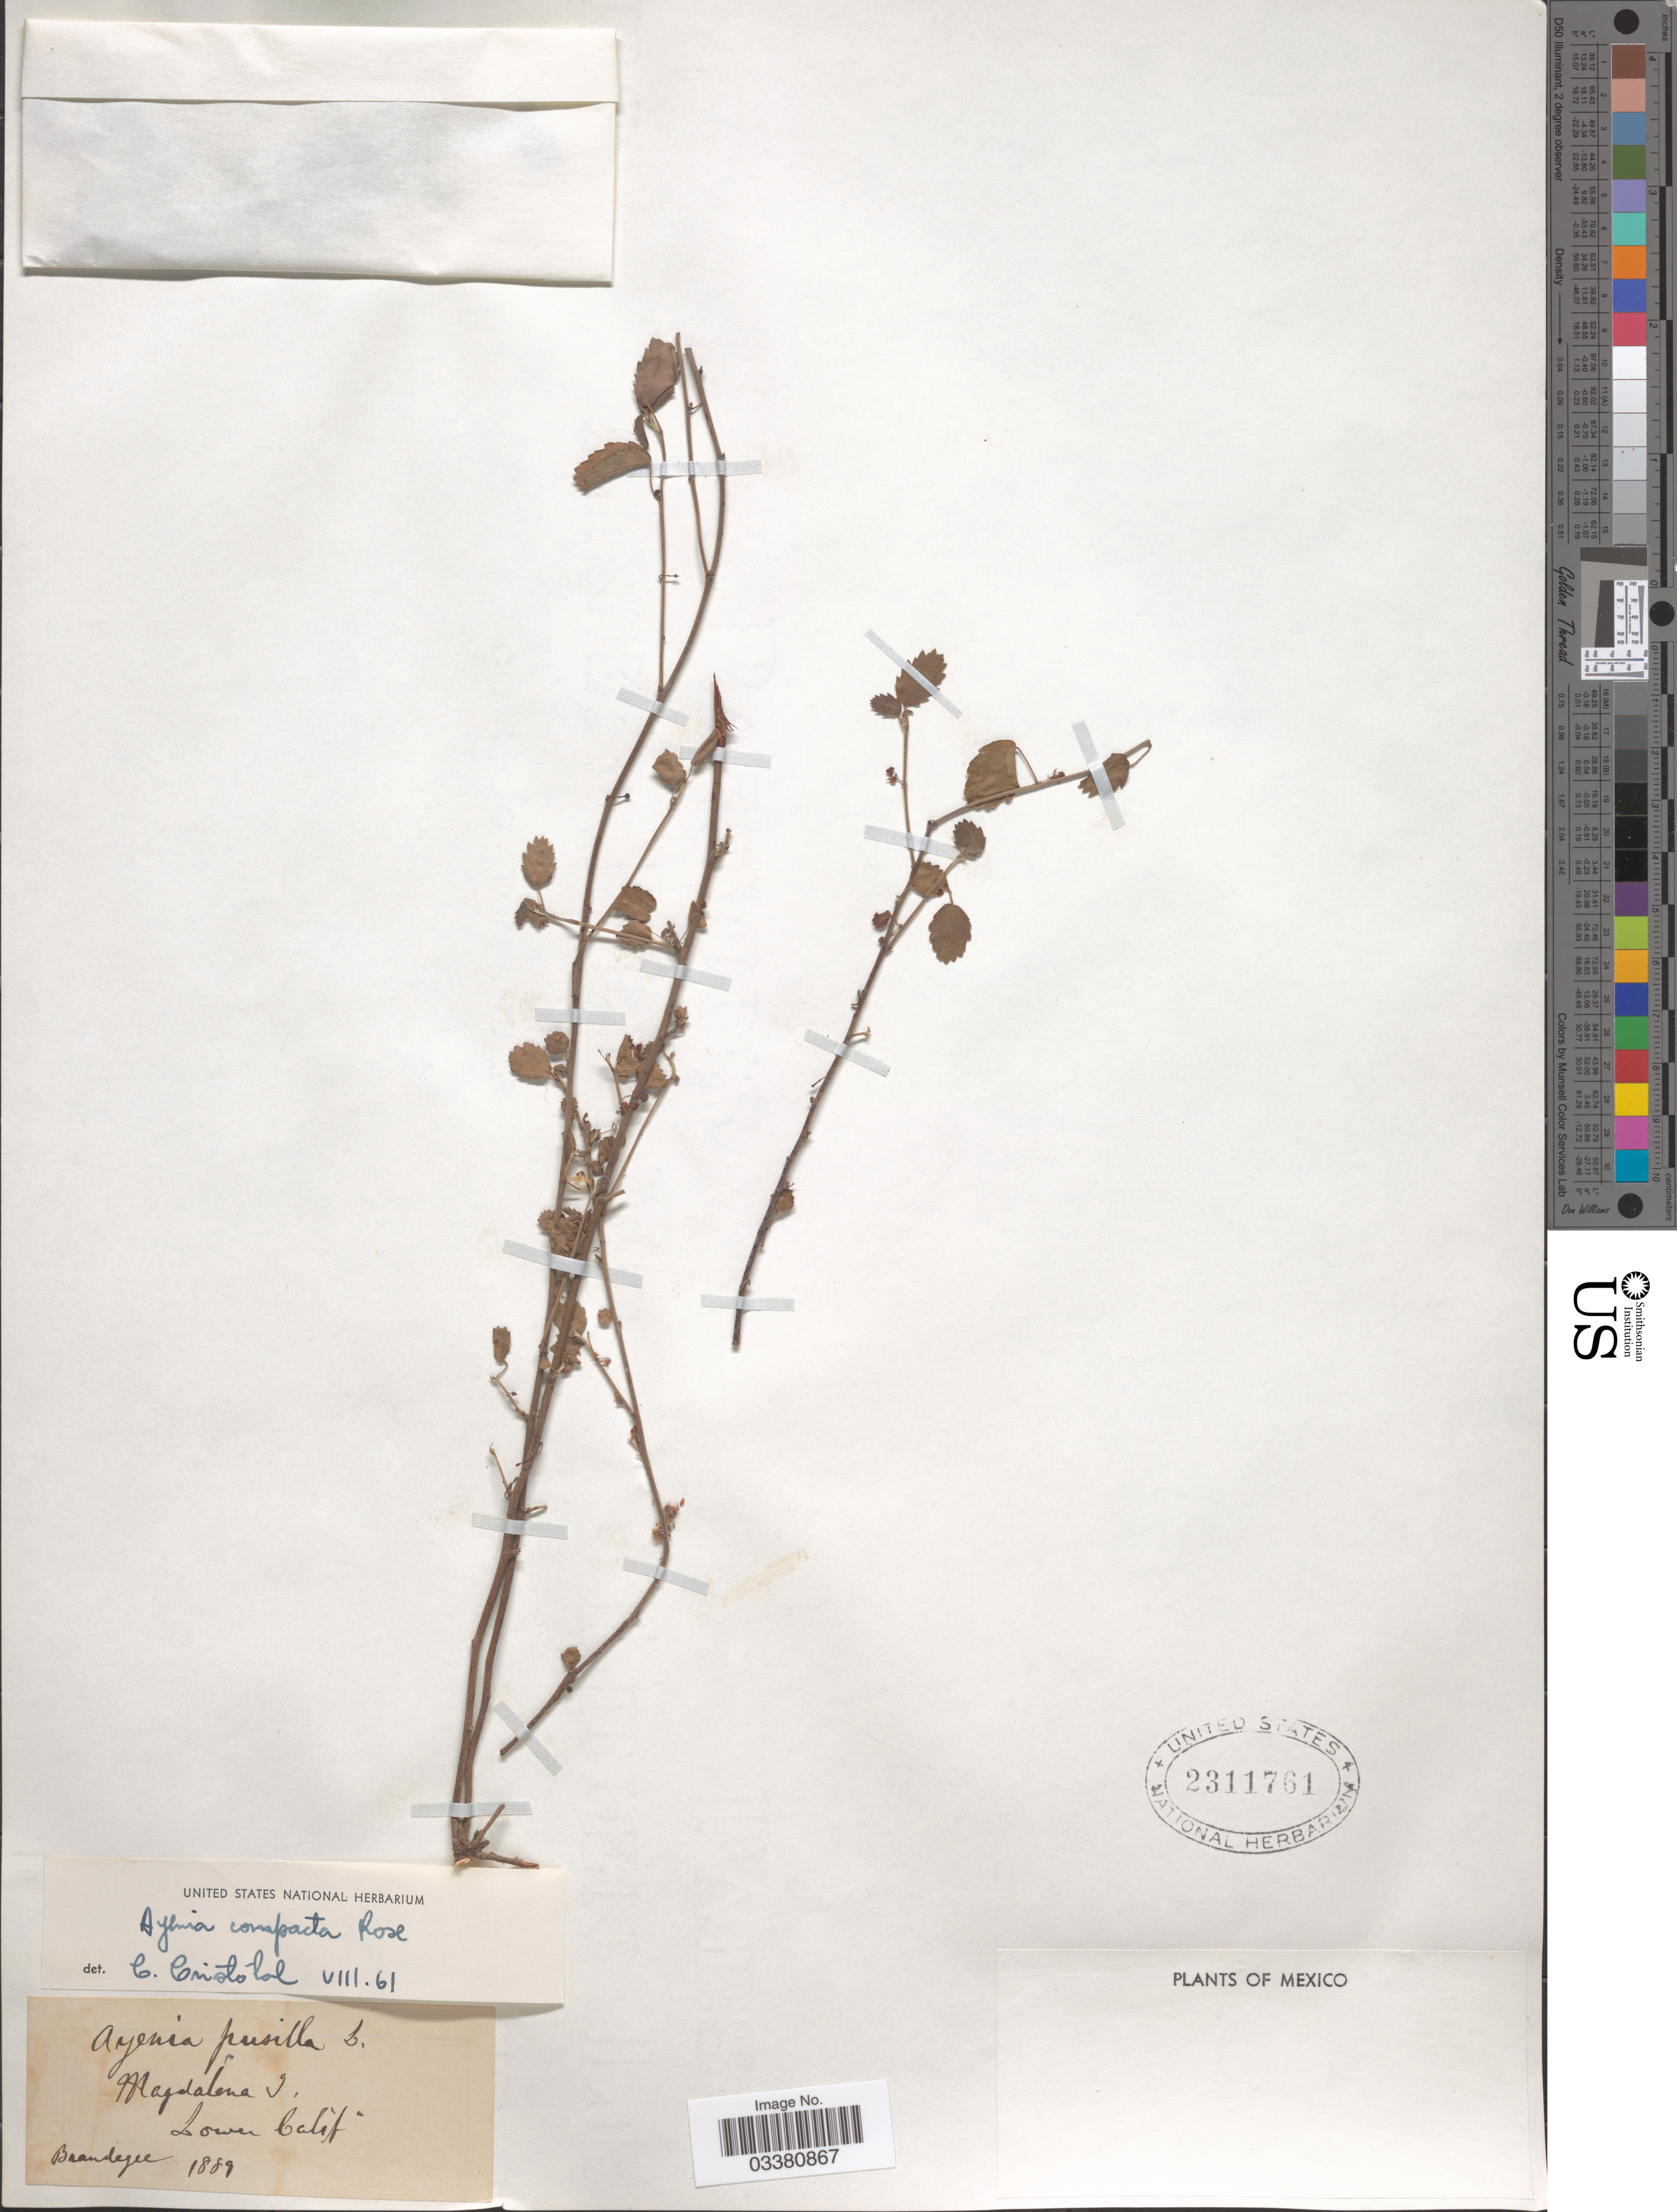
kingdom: Plantae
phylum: Tracheophyta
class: Magnoliopsida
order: Malvales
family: Malvaceae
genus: Ayenia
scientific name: Ayenia compacta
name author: Rose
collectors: -- Brandegee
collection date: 1889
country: Mexico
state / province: Baja California Sur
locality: Magdalena I. Lower Calif.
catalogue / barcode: US 2311761